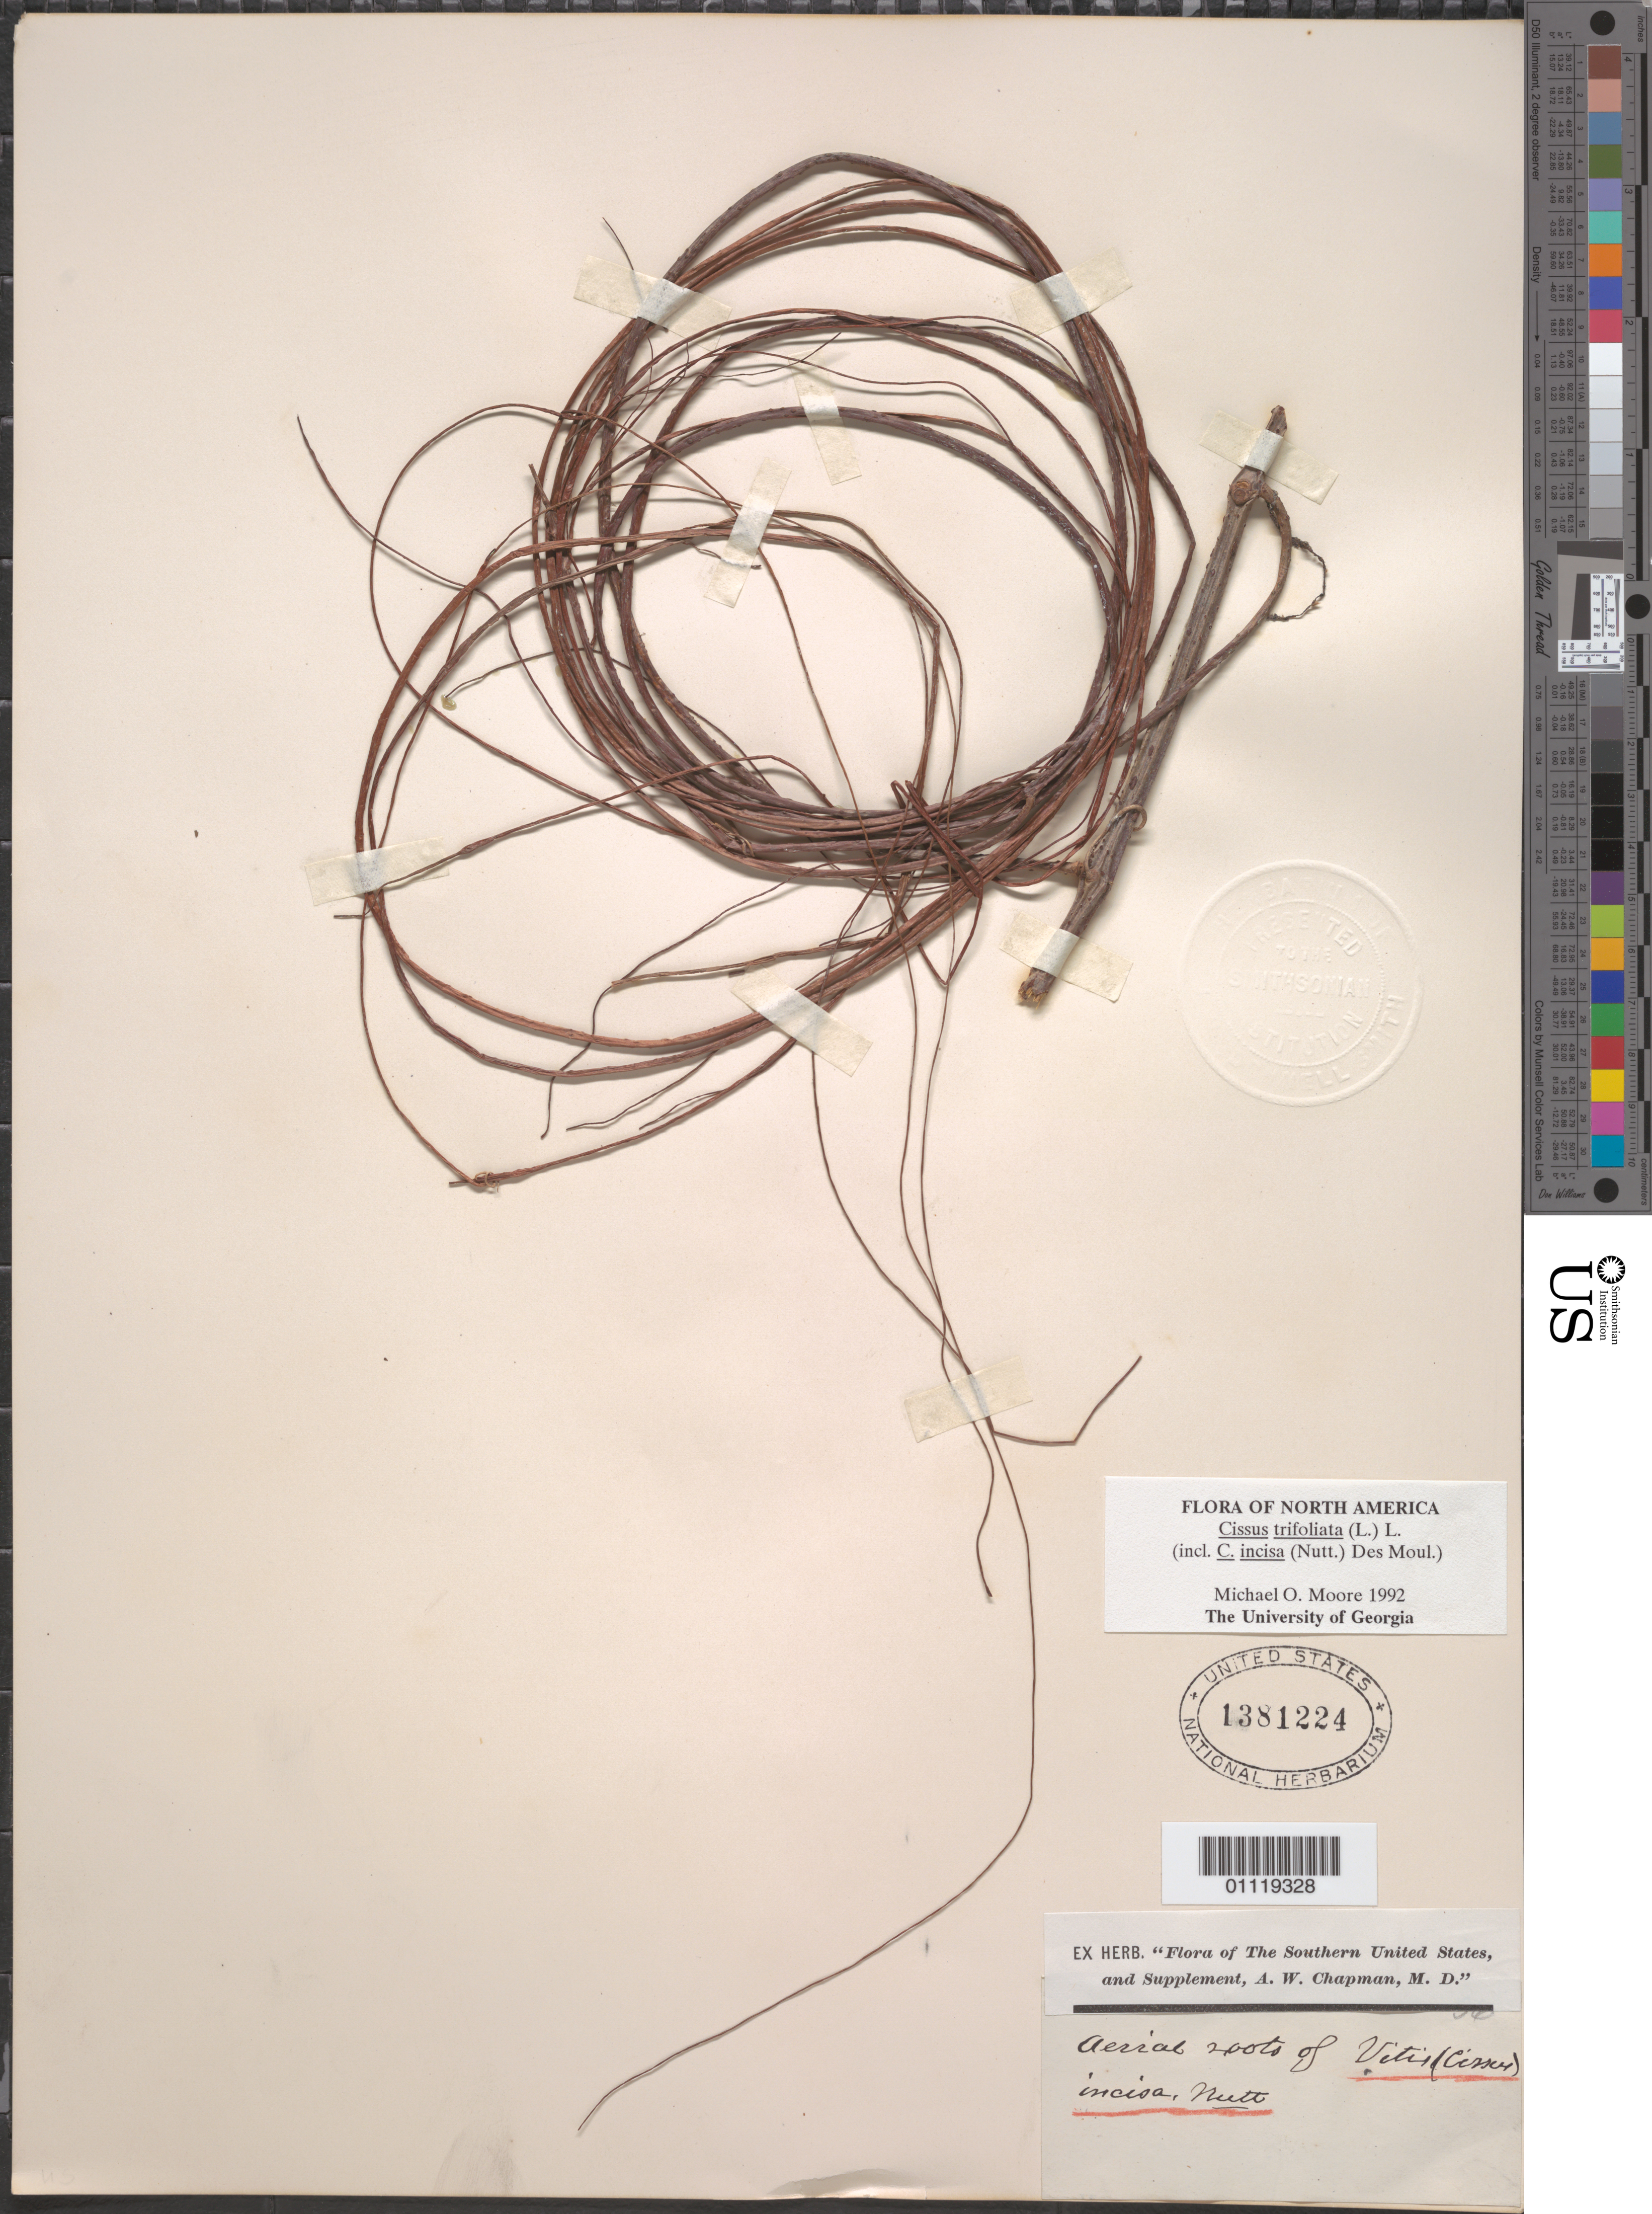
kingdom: Plantae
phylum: Tracheophyta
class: Magnoliopsida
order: Vitales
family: Vitaceae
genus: Cissus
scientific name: Cissus trifoliata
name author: (L.) L.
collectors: ex herb. A.W. Chapman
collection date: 1900/1990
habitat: Aerial woods.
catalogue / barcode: US 1381224